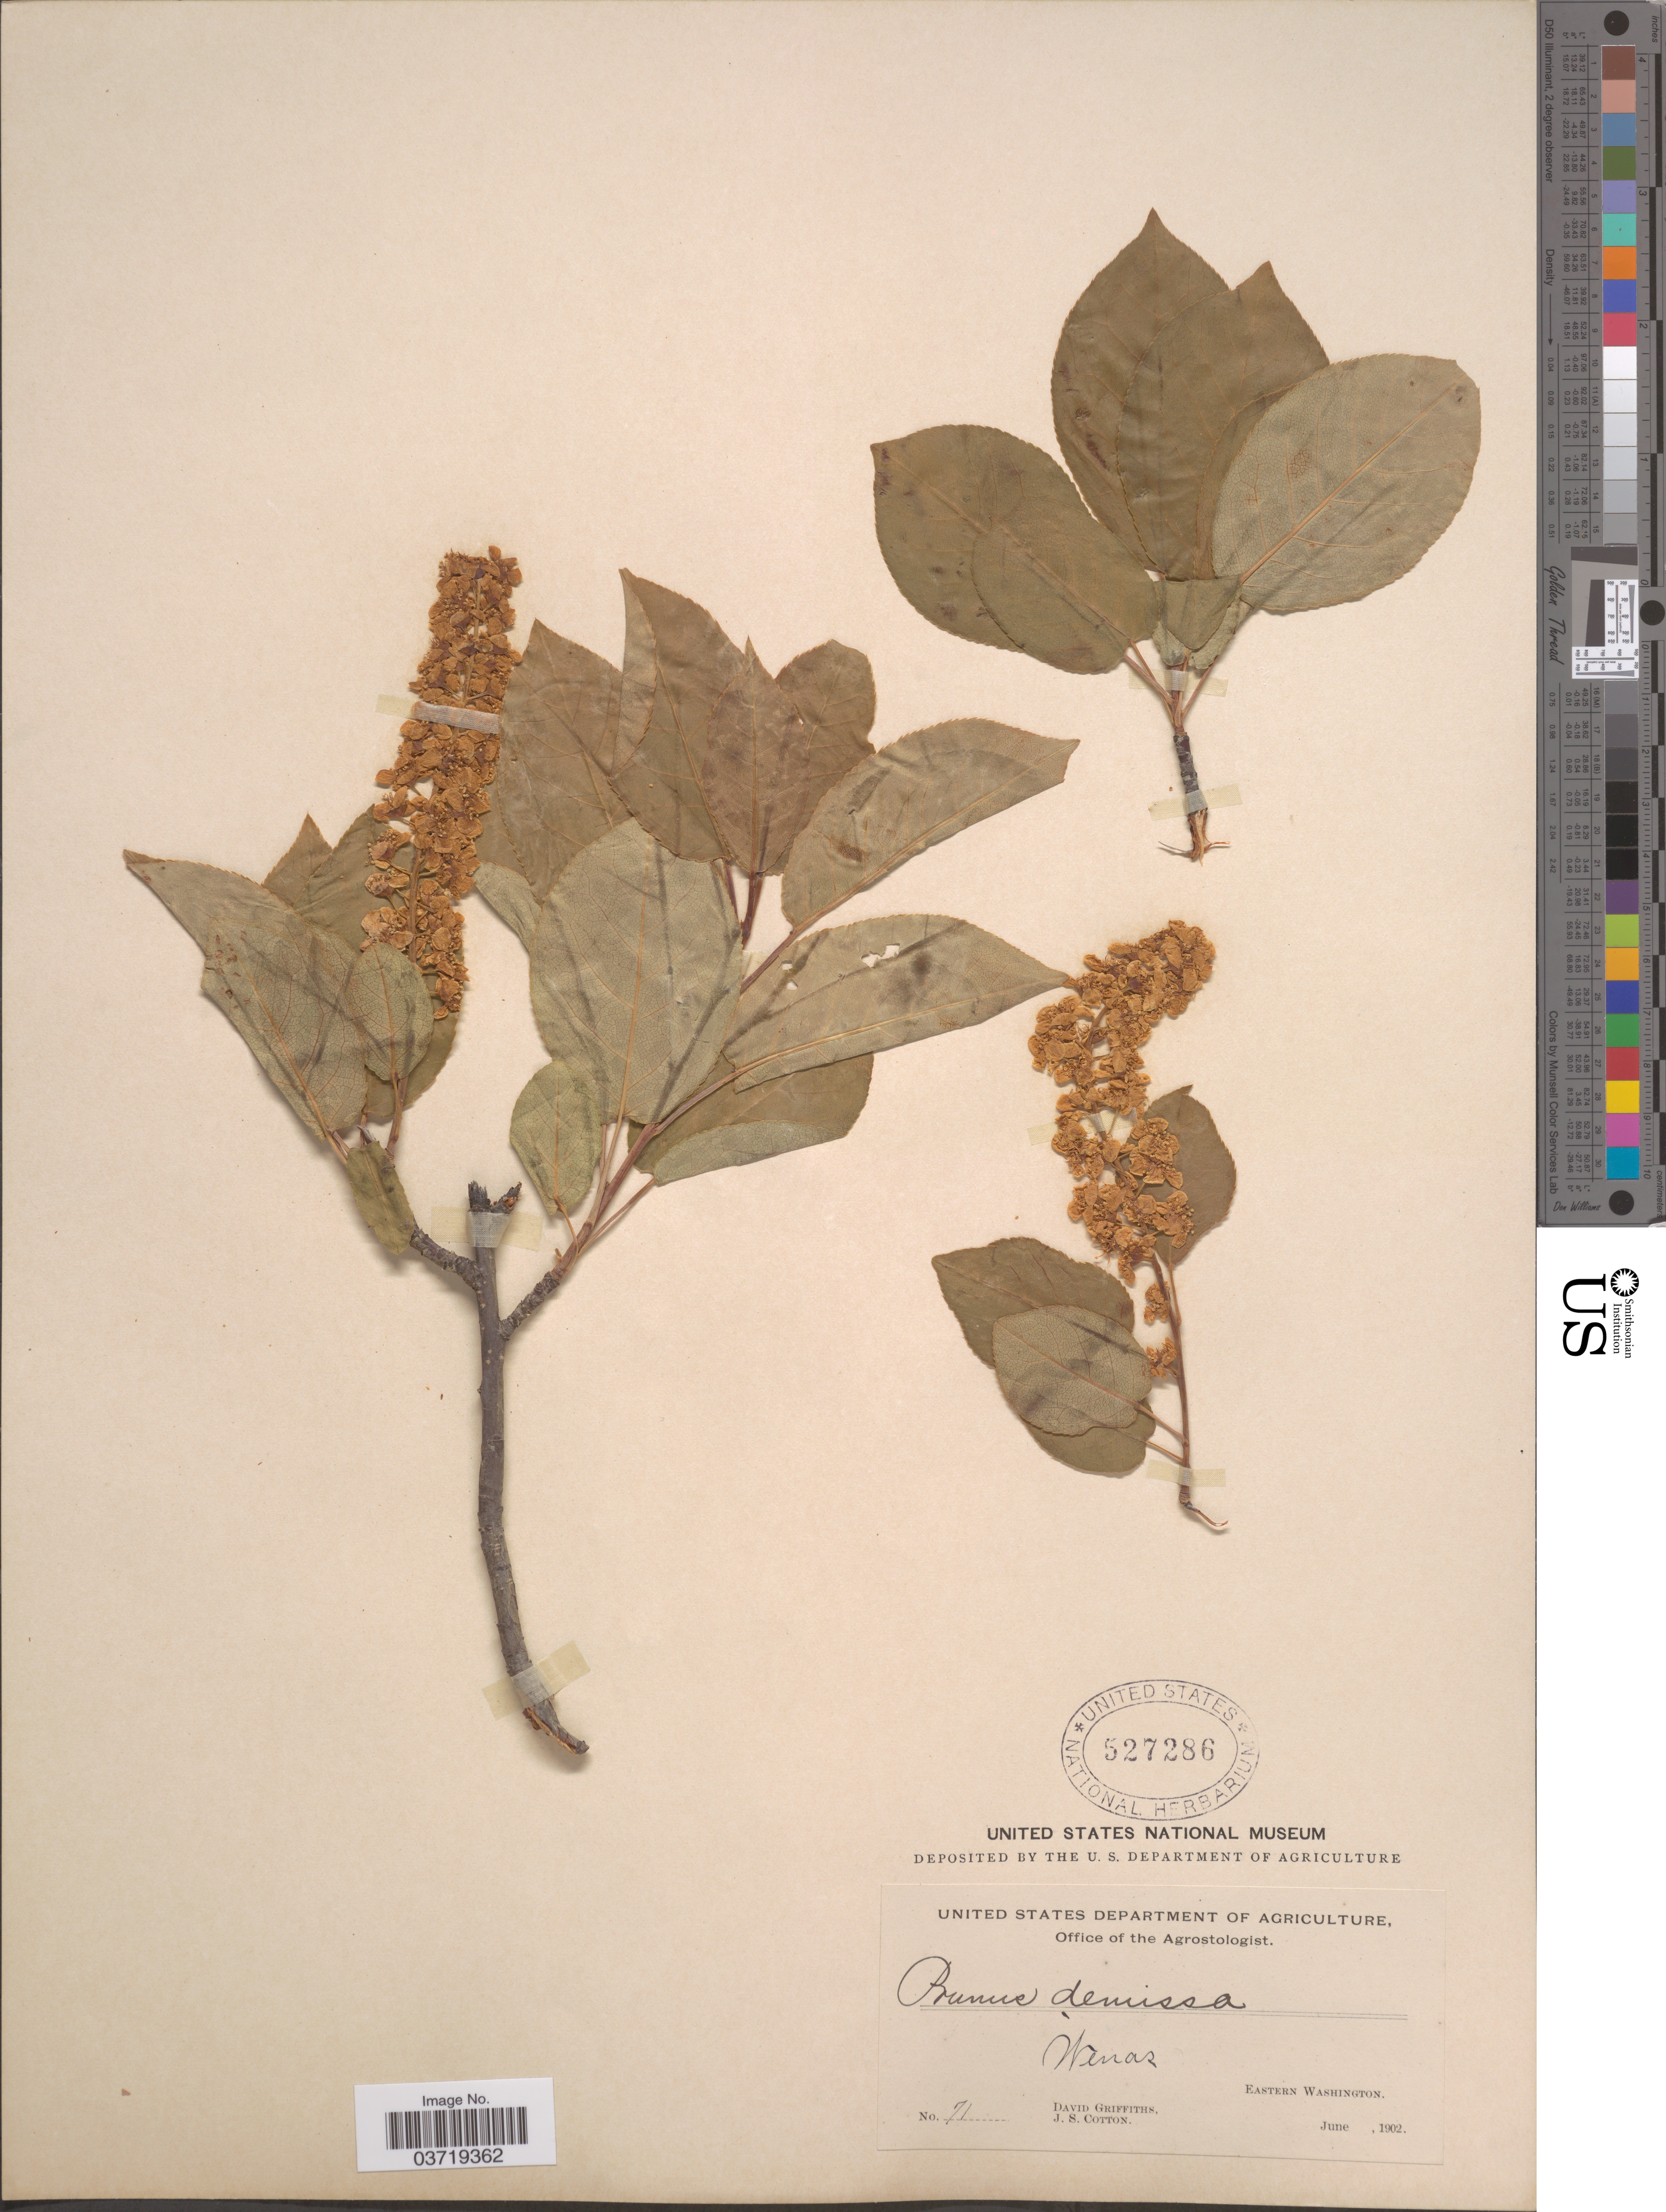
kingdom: Plantae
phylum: Tracheophyta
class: Magnoliopsida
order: Rosales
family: Rosaceae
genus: Prunus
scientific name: Prunus virginiana var. demissa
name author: (Nutt.) Torr.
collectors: D. Griffiths & J. S. Cotton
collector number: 71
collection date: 1902-06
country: United States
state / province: Washington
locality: Wenas. Eastern Washington.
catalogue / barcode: US 527286